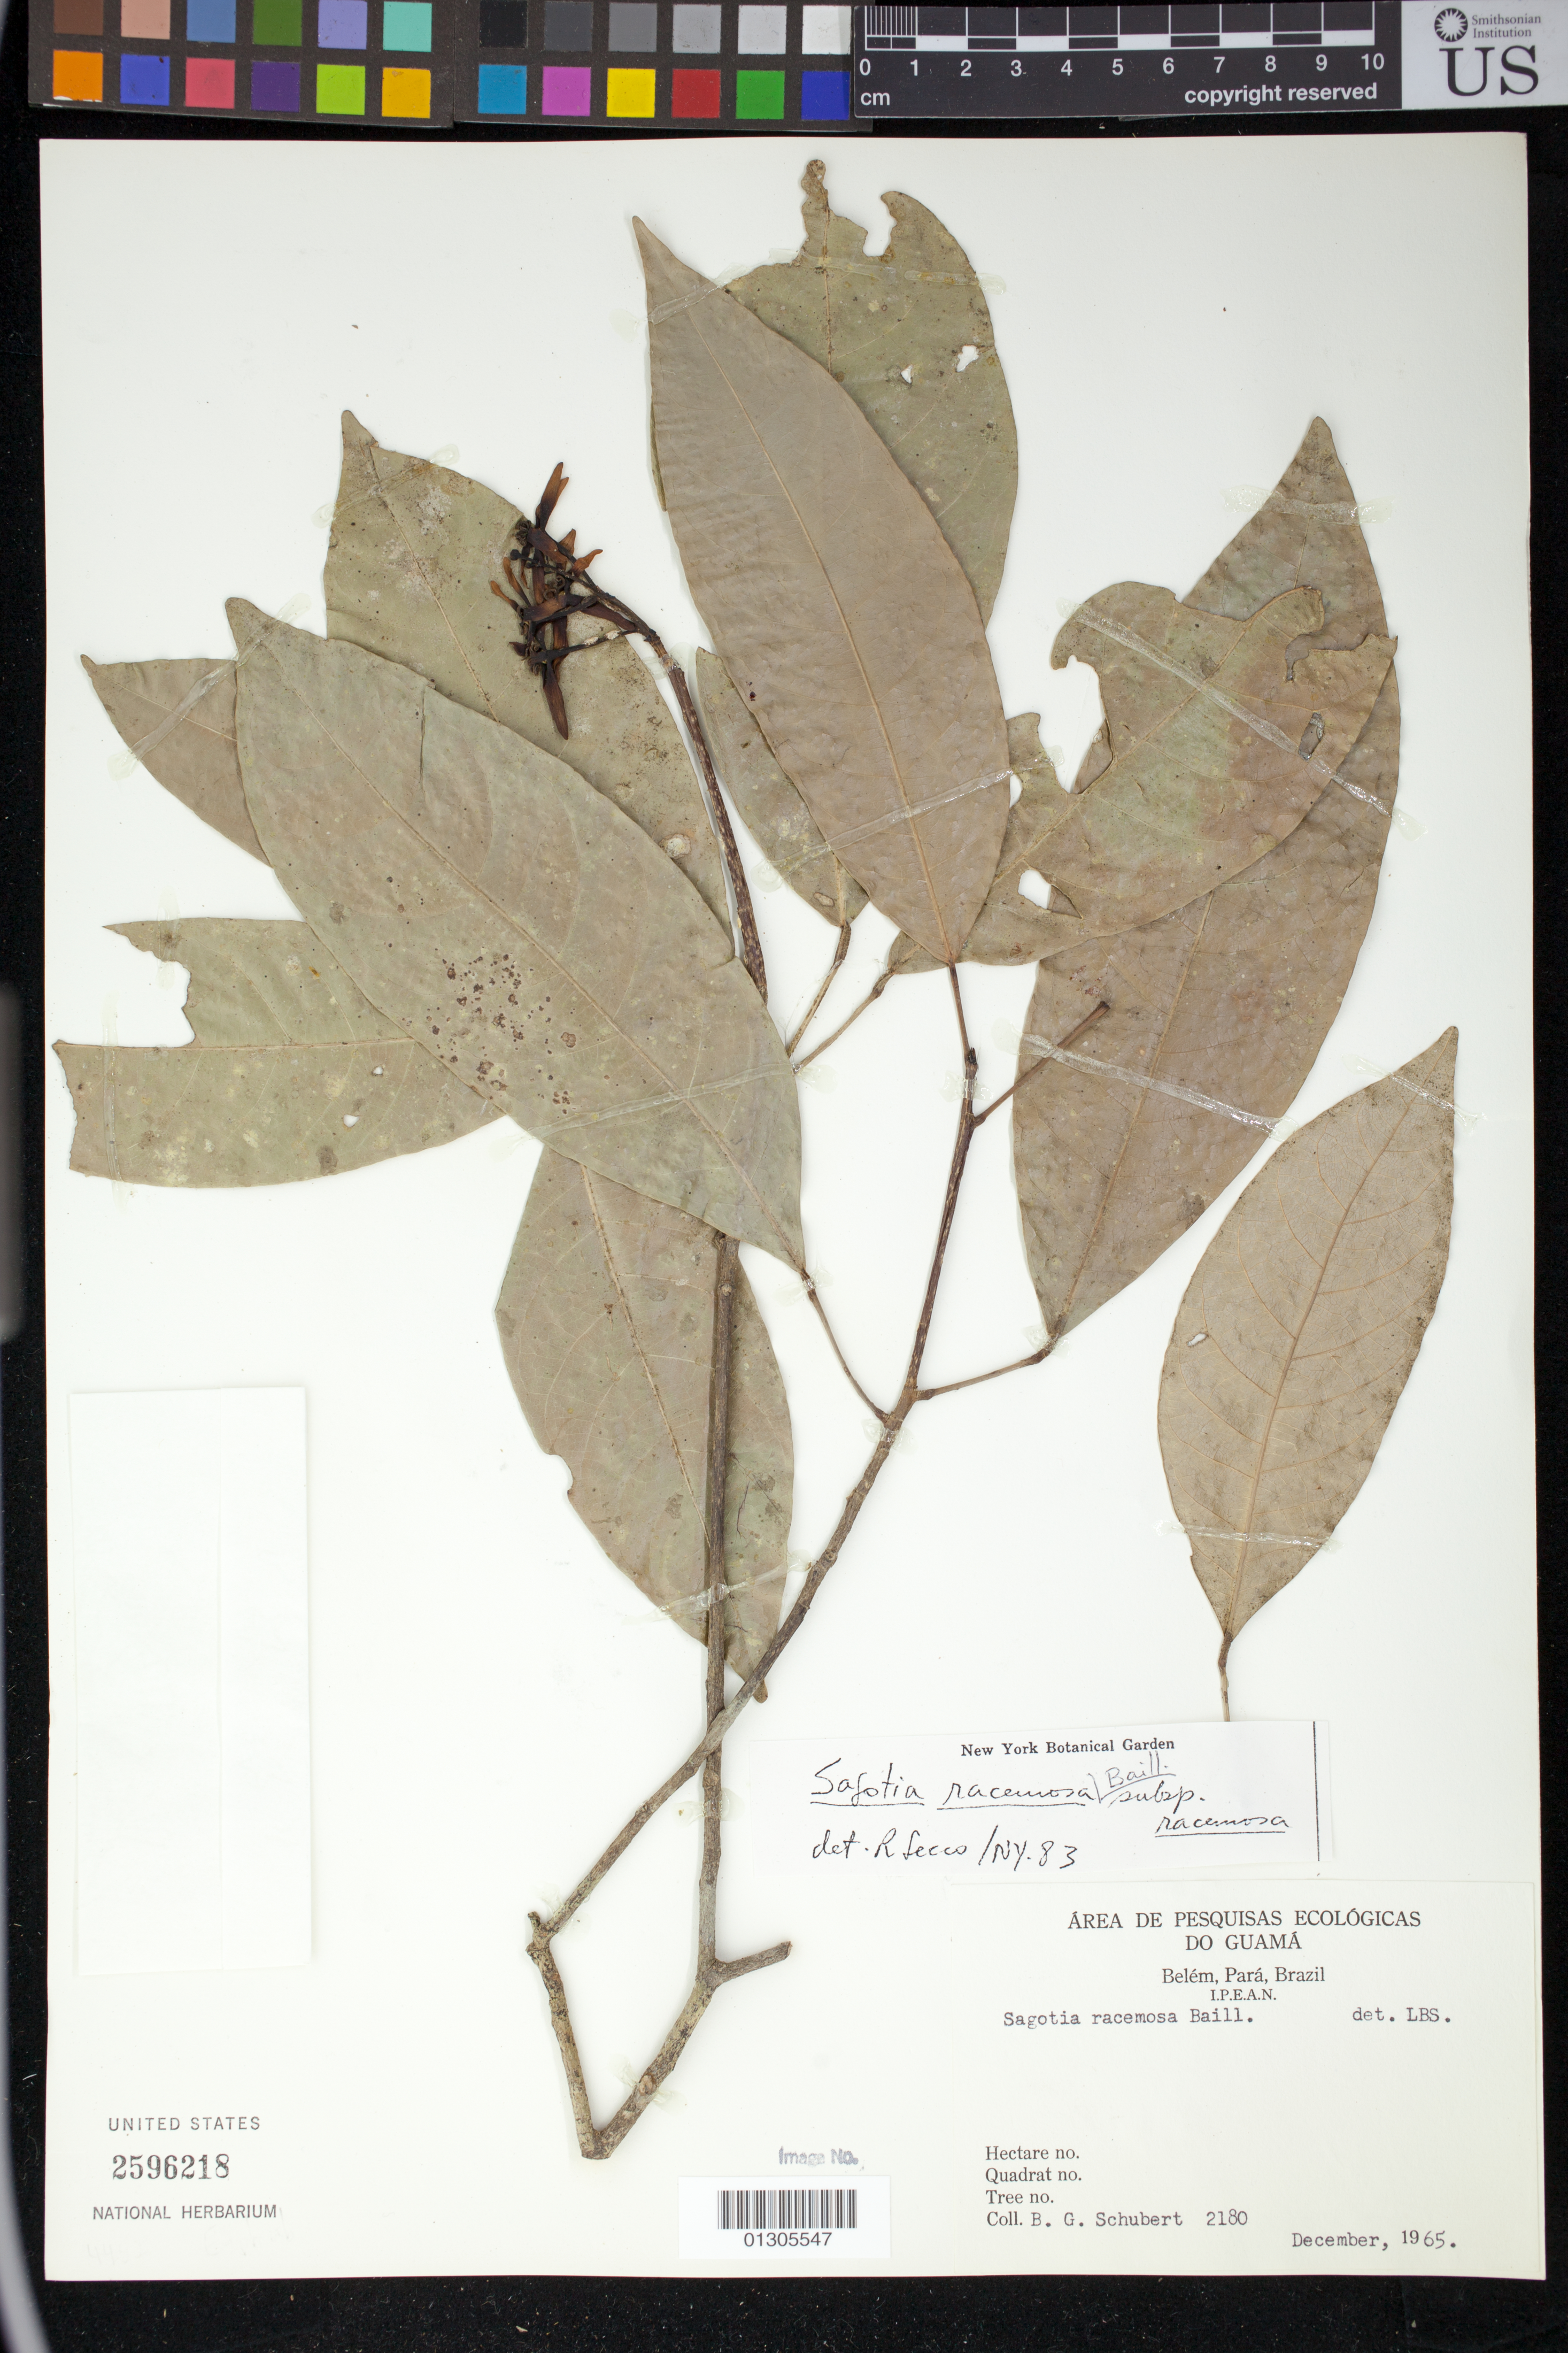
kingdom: Plantae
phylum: Tracheophyta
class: Magnoliopsida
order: Malpighiales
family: Euphorbiaceae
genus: Sagotia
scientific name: Sagotia racemosa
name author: Baill.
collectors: B. Schubert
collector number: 2180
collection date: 1965-12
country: Brazil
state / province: Pará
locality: Belém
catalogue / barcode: US 2596218